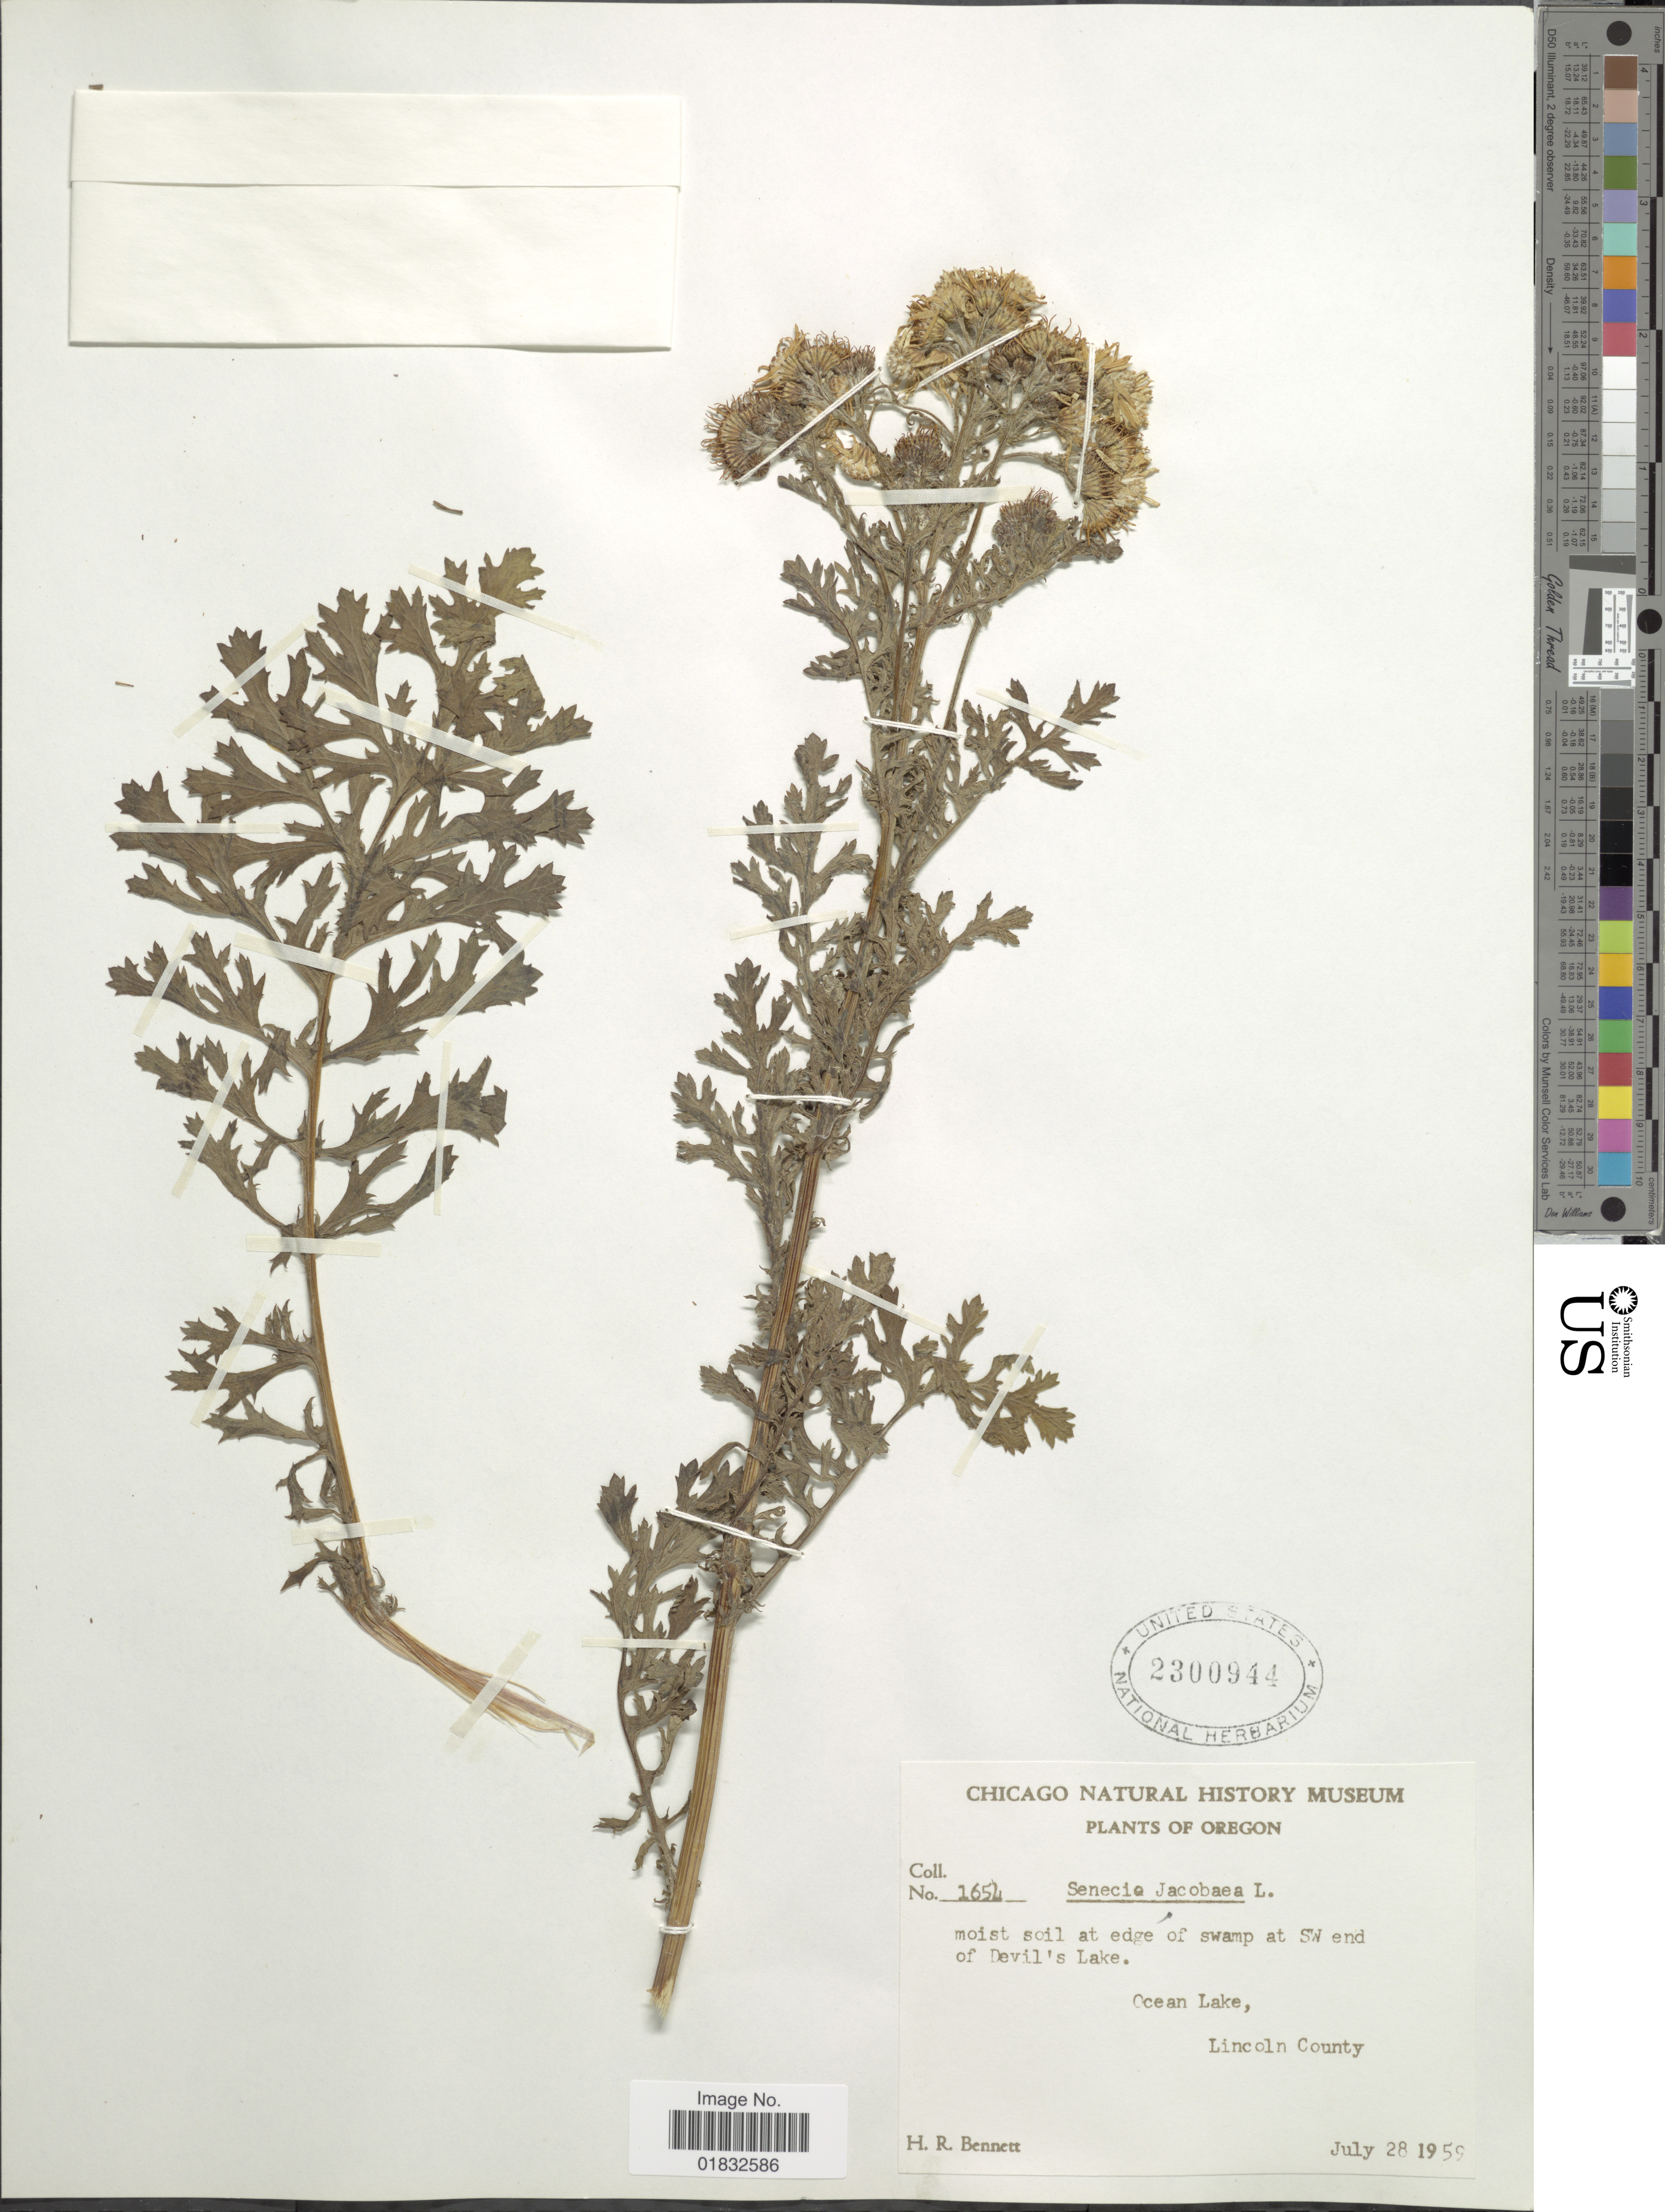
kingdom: Plantae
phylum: Tracheophyta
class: Magnoliopsida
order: Asterales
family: Asteraceae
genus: Jacobaea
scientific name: Jacobaea vulgaris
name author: Gaertn.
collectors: H. R. Bennett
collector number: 1654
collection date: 1959-07-28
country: United States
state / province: Oregon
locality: swamp at SW end of Devil's Lake. Ocean Lake, Lincoln County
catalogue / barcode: US 2300944